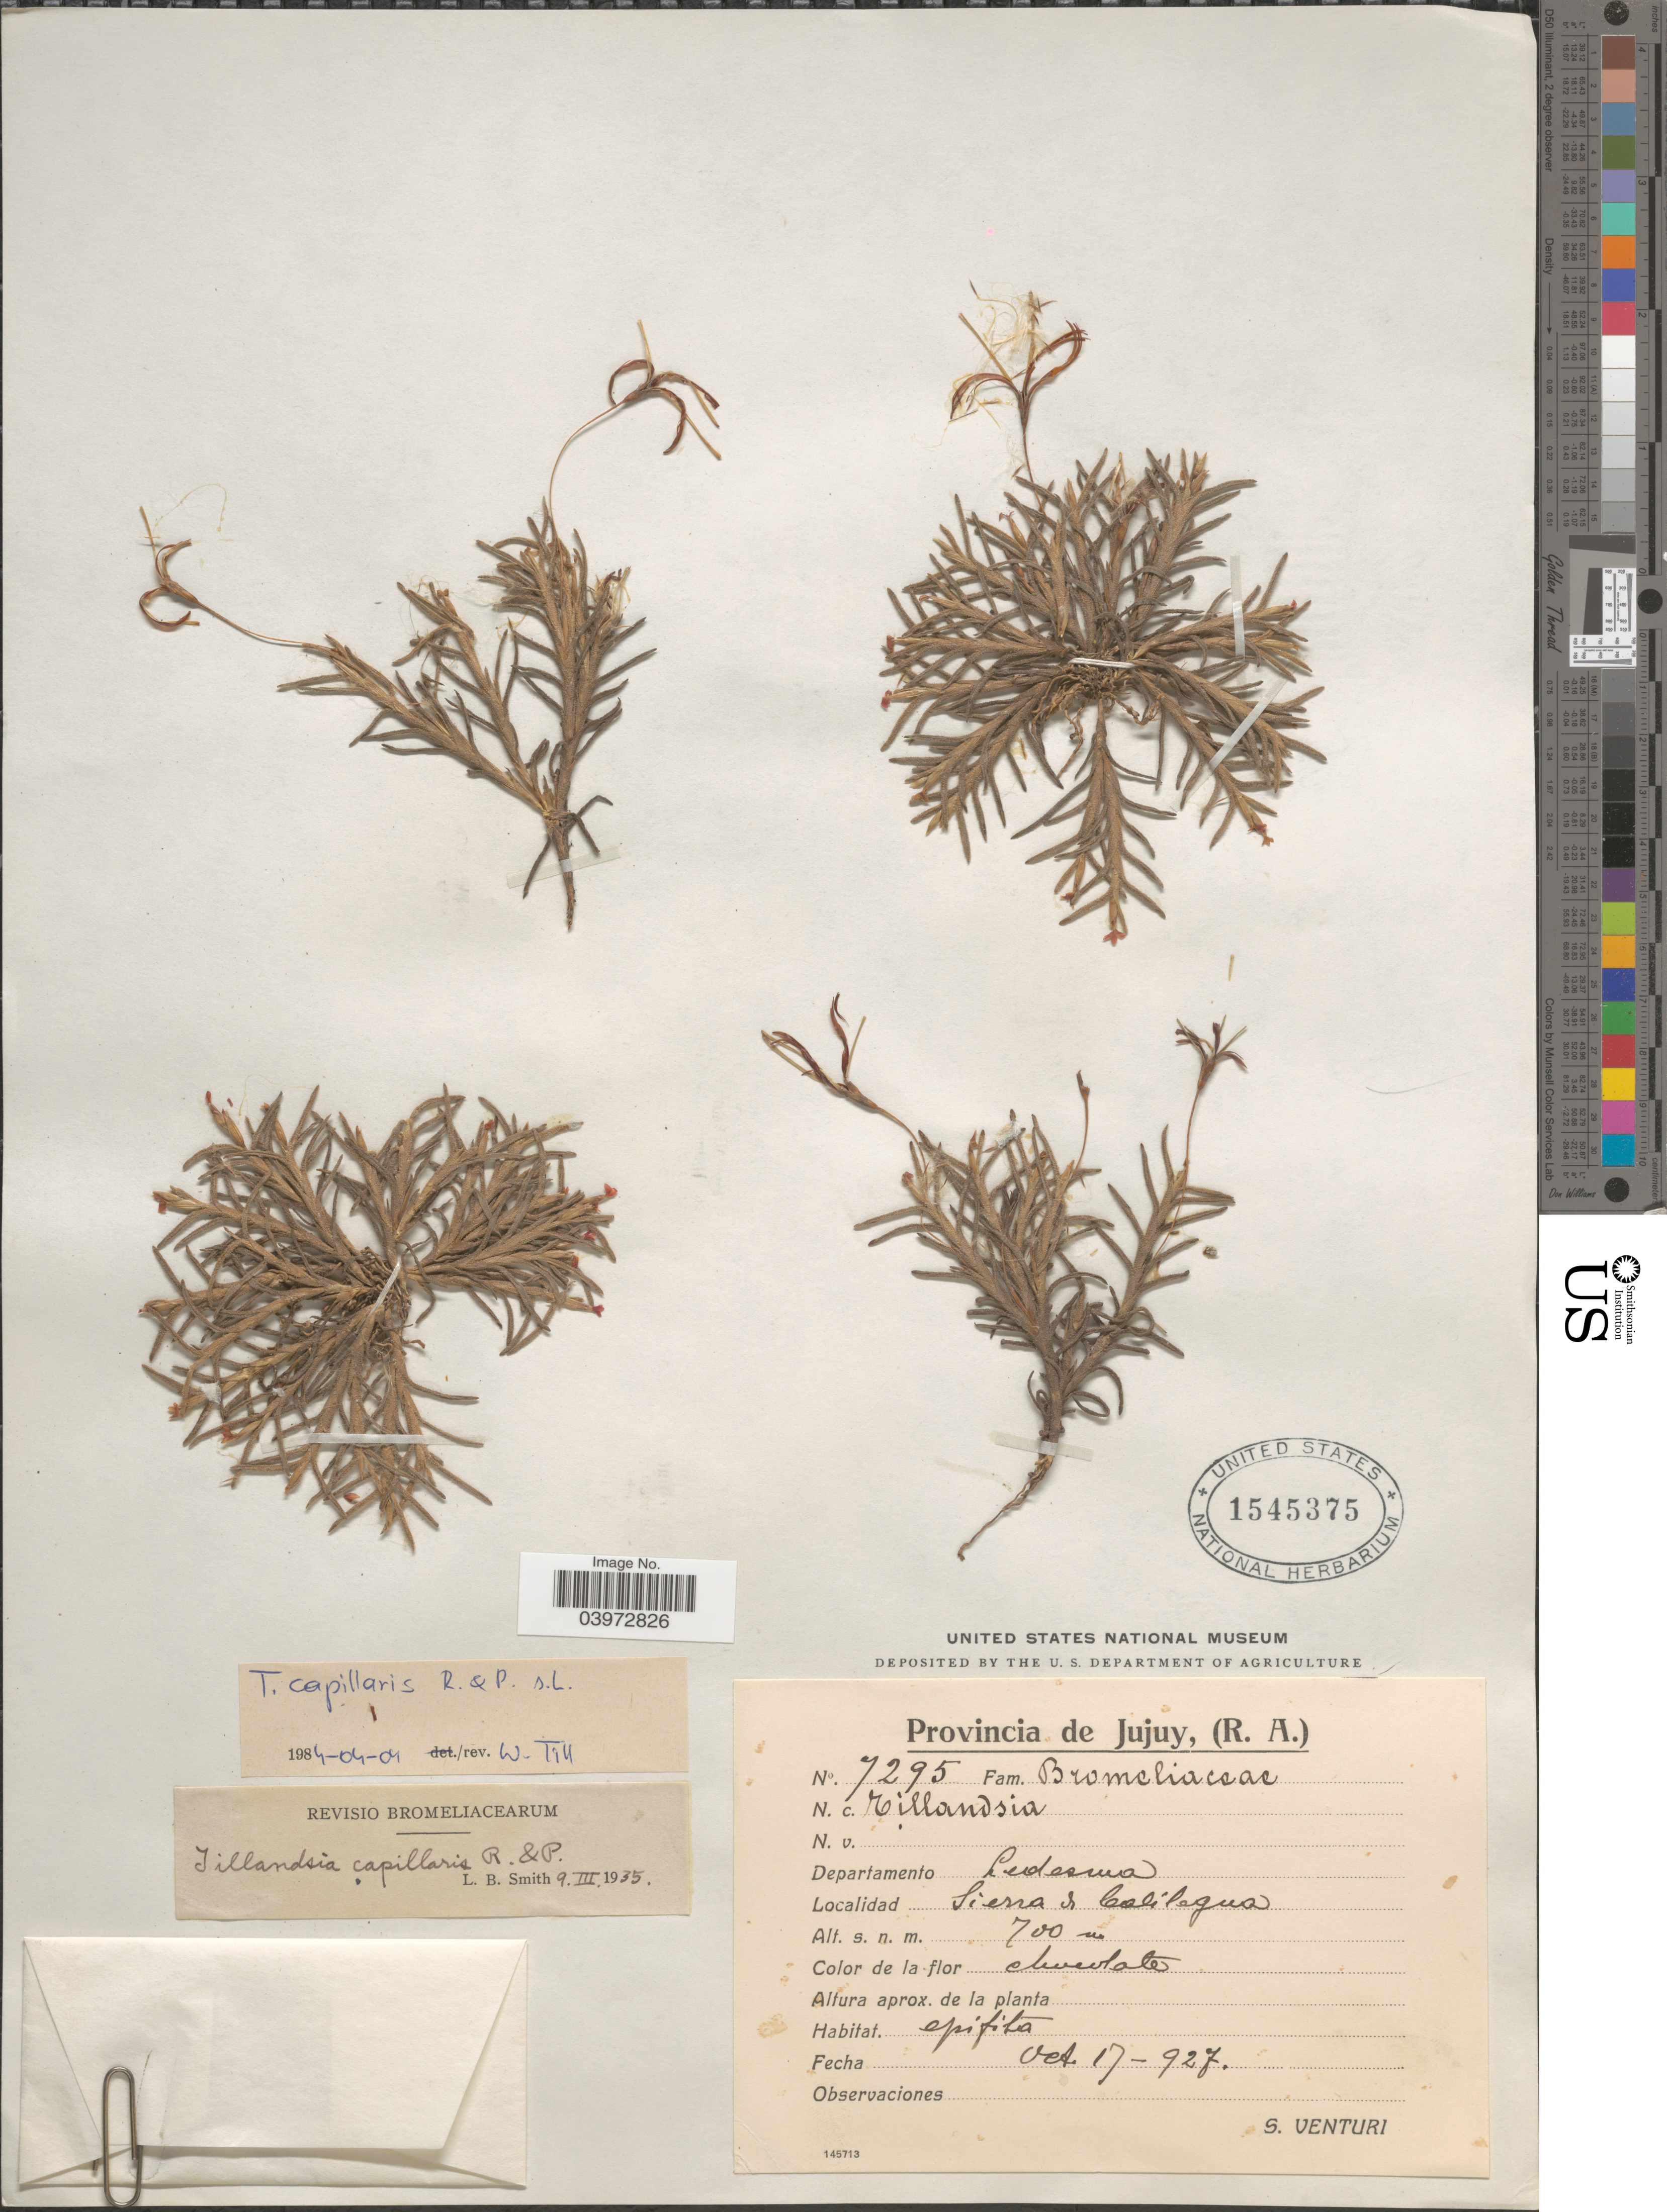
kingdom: Plantae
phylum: Tracheophyta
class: Liliopsida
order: Poales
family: Bromeliaceae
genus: Tillandsia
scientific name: Tillandsia capillaris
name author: Ruiz & Pav.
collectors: S. Venturi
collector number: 7295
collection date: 1927-10-17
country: Argentina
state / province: Jujuy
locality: Departamento Ledesma. Sierra de Calilegua.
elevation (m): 700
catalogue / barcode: US 1545375